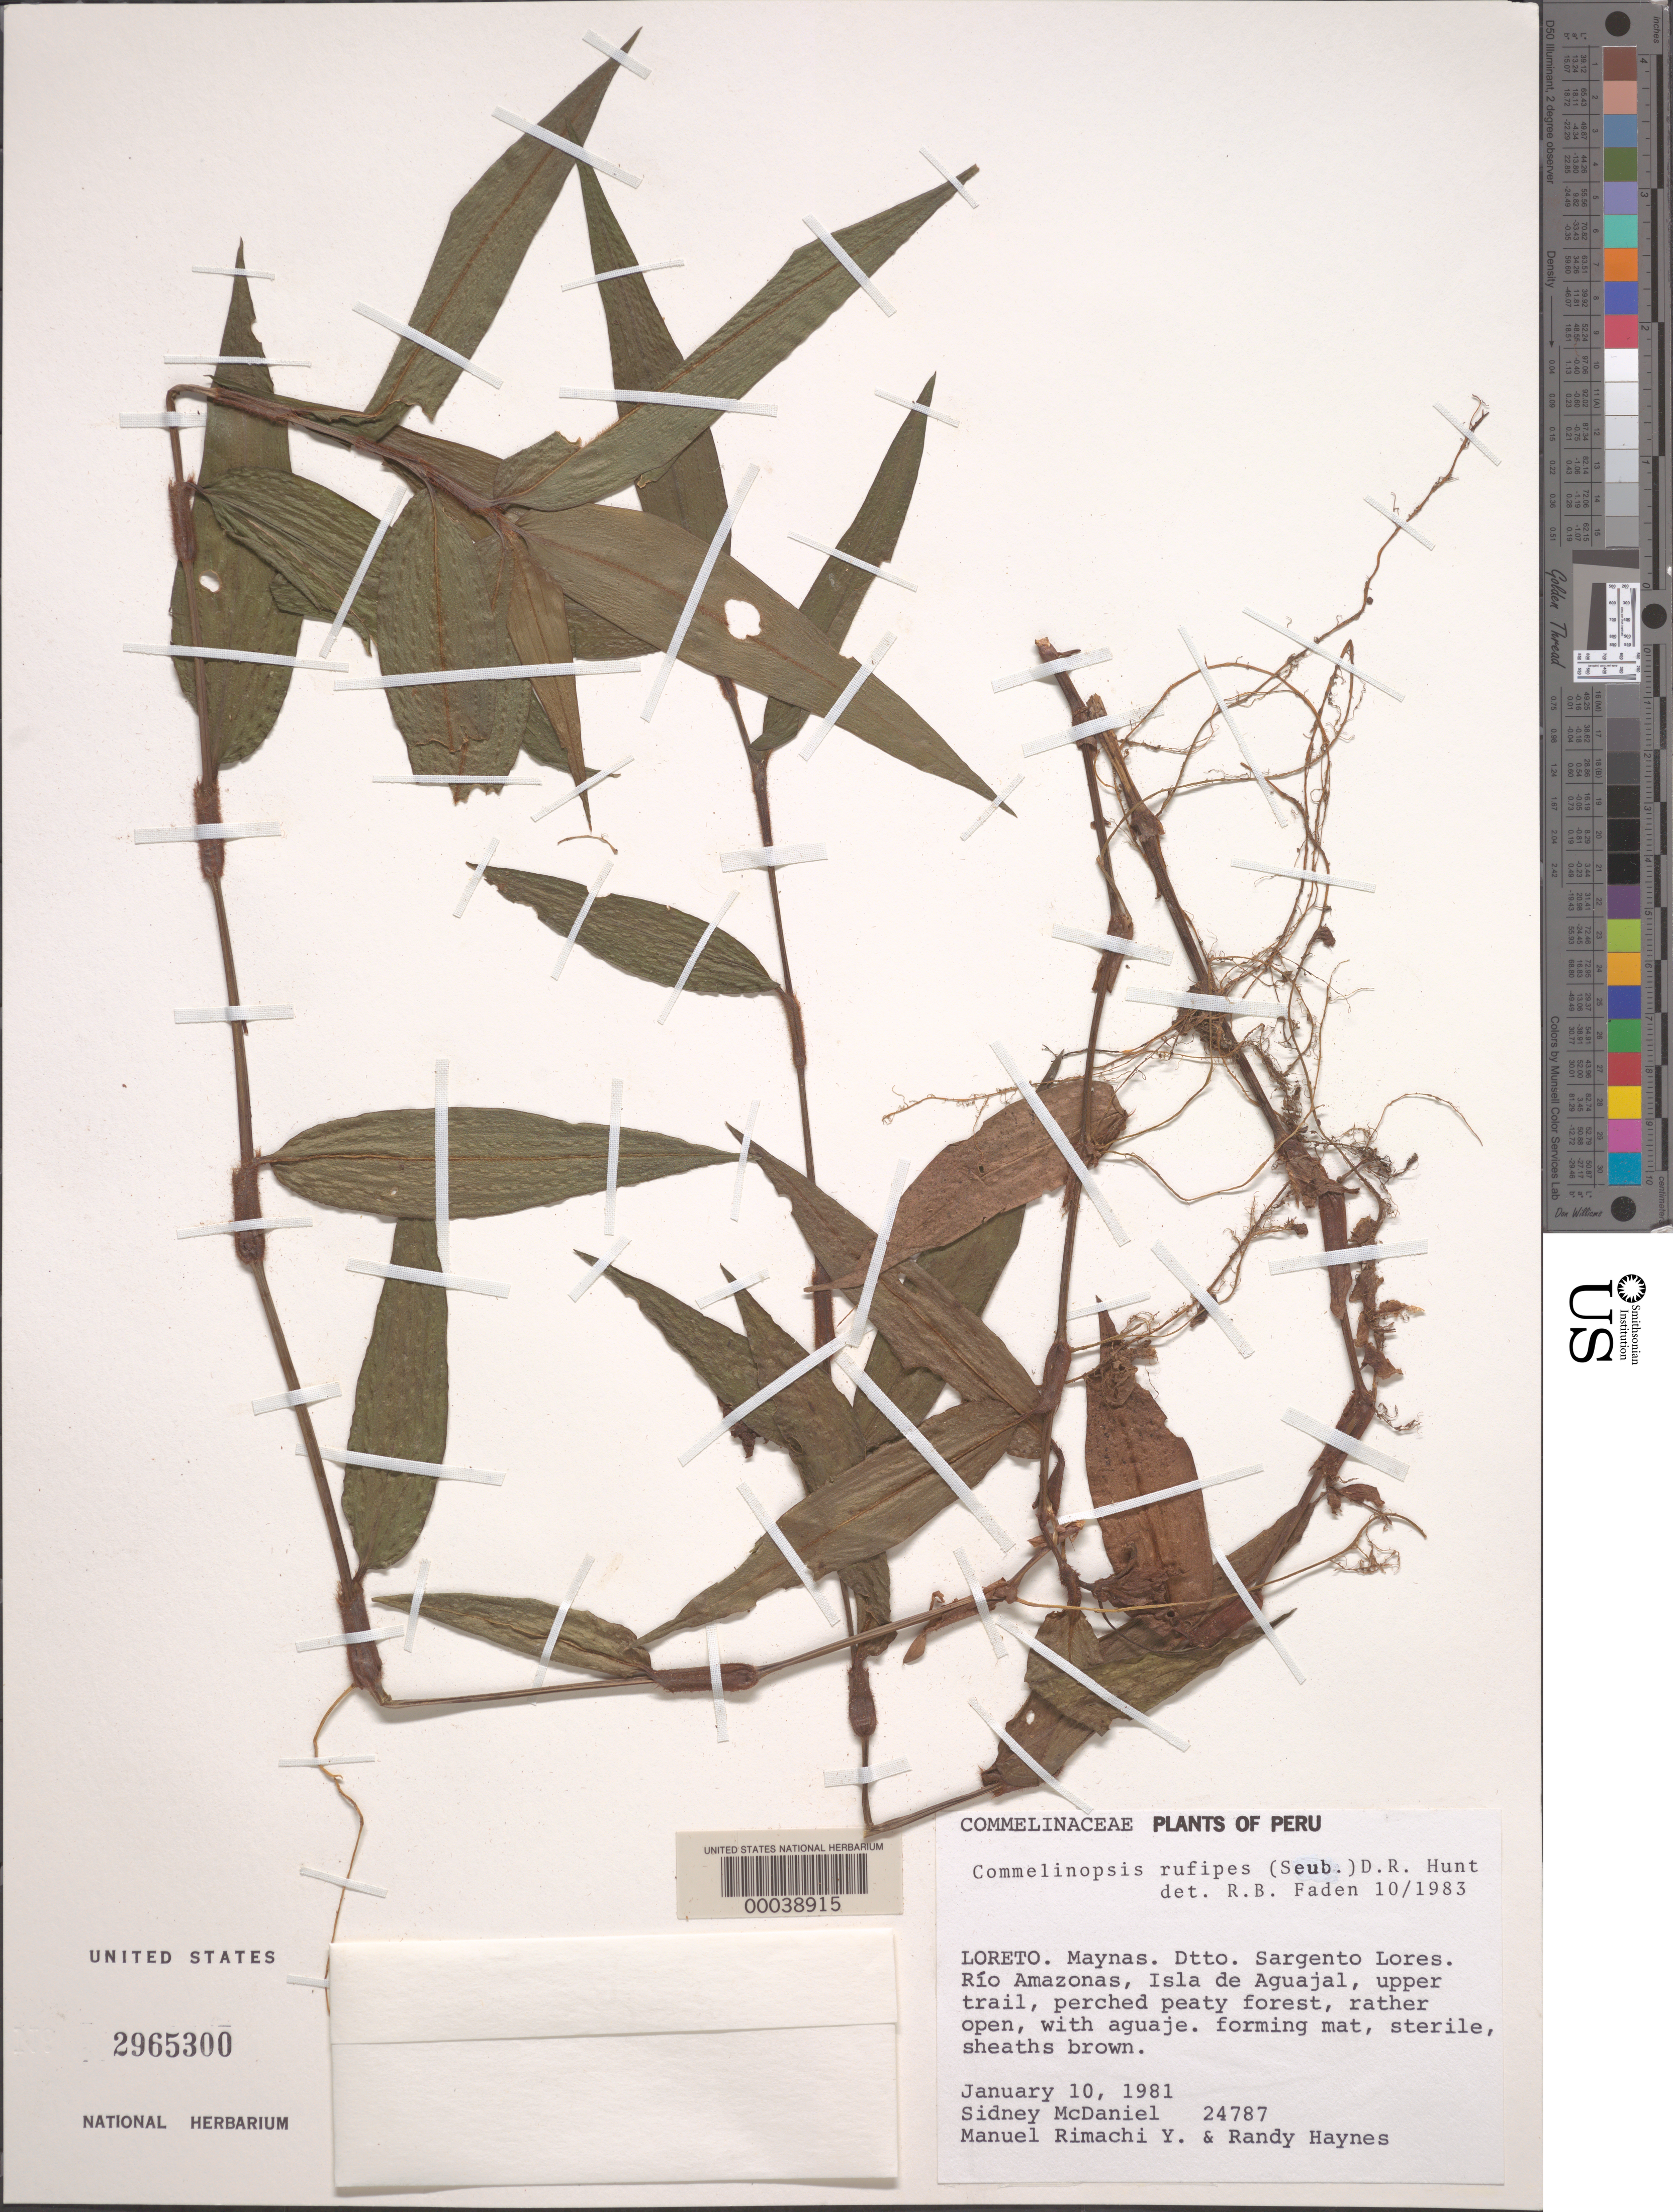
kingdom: Plantae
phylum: Tracheophyta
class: Liliopsida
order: Commelinales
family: Commelinaceae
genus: Commelina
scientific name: Commelina rufipes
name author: Seub.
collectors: S. T. McDaniel & M. Rimachi Y.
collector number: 24787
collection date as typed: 10 Jan 1981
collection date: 1981-01-10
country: Peru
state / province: Loreto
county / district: Maynas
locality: Dtto. Sargento Lores; Río Amazonas, Isla de Aguajal, upper trail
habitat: Perched peaty forest, rather open, with aguaje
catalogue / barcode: US 2965300